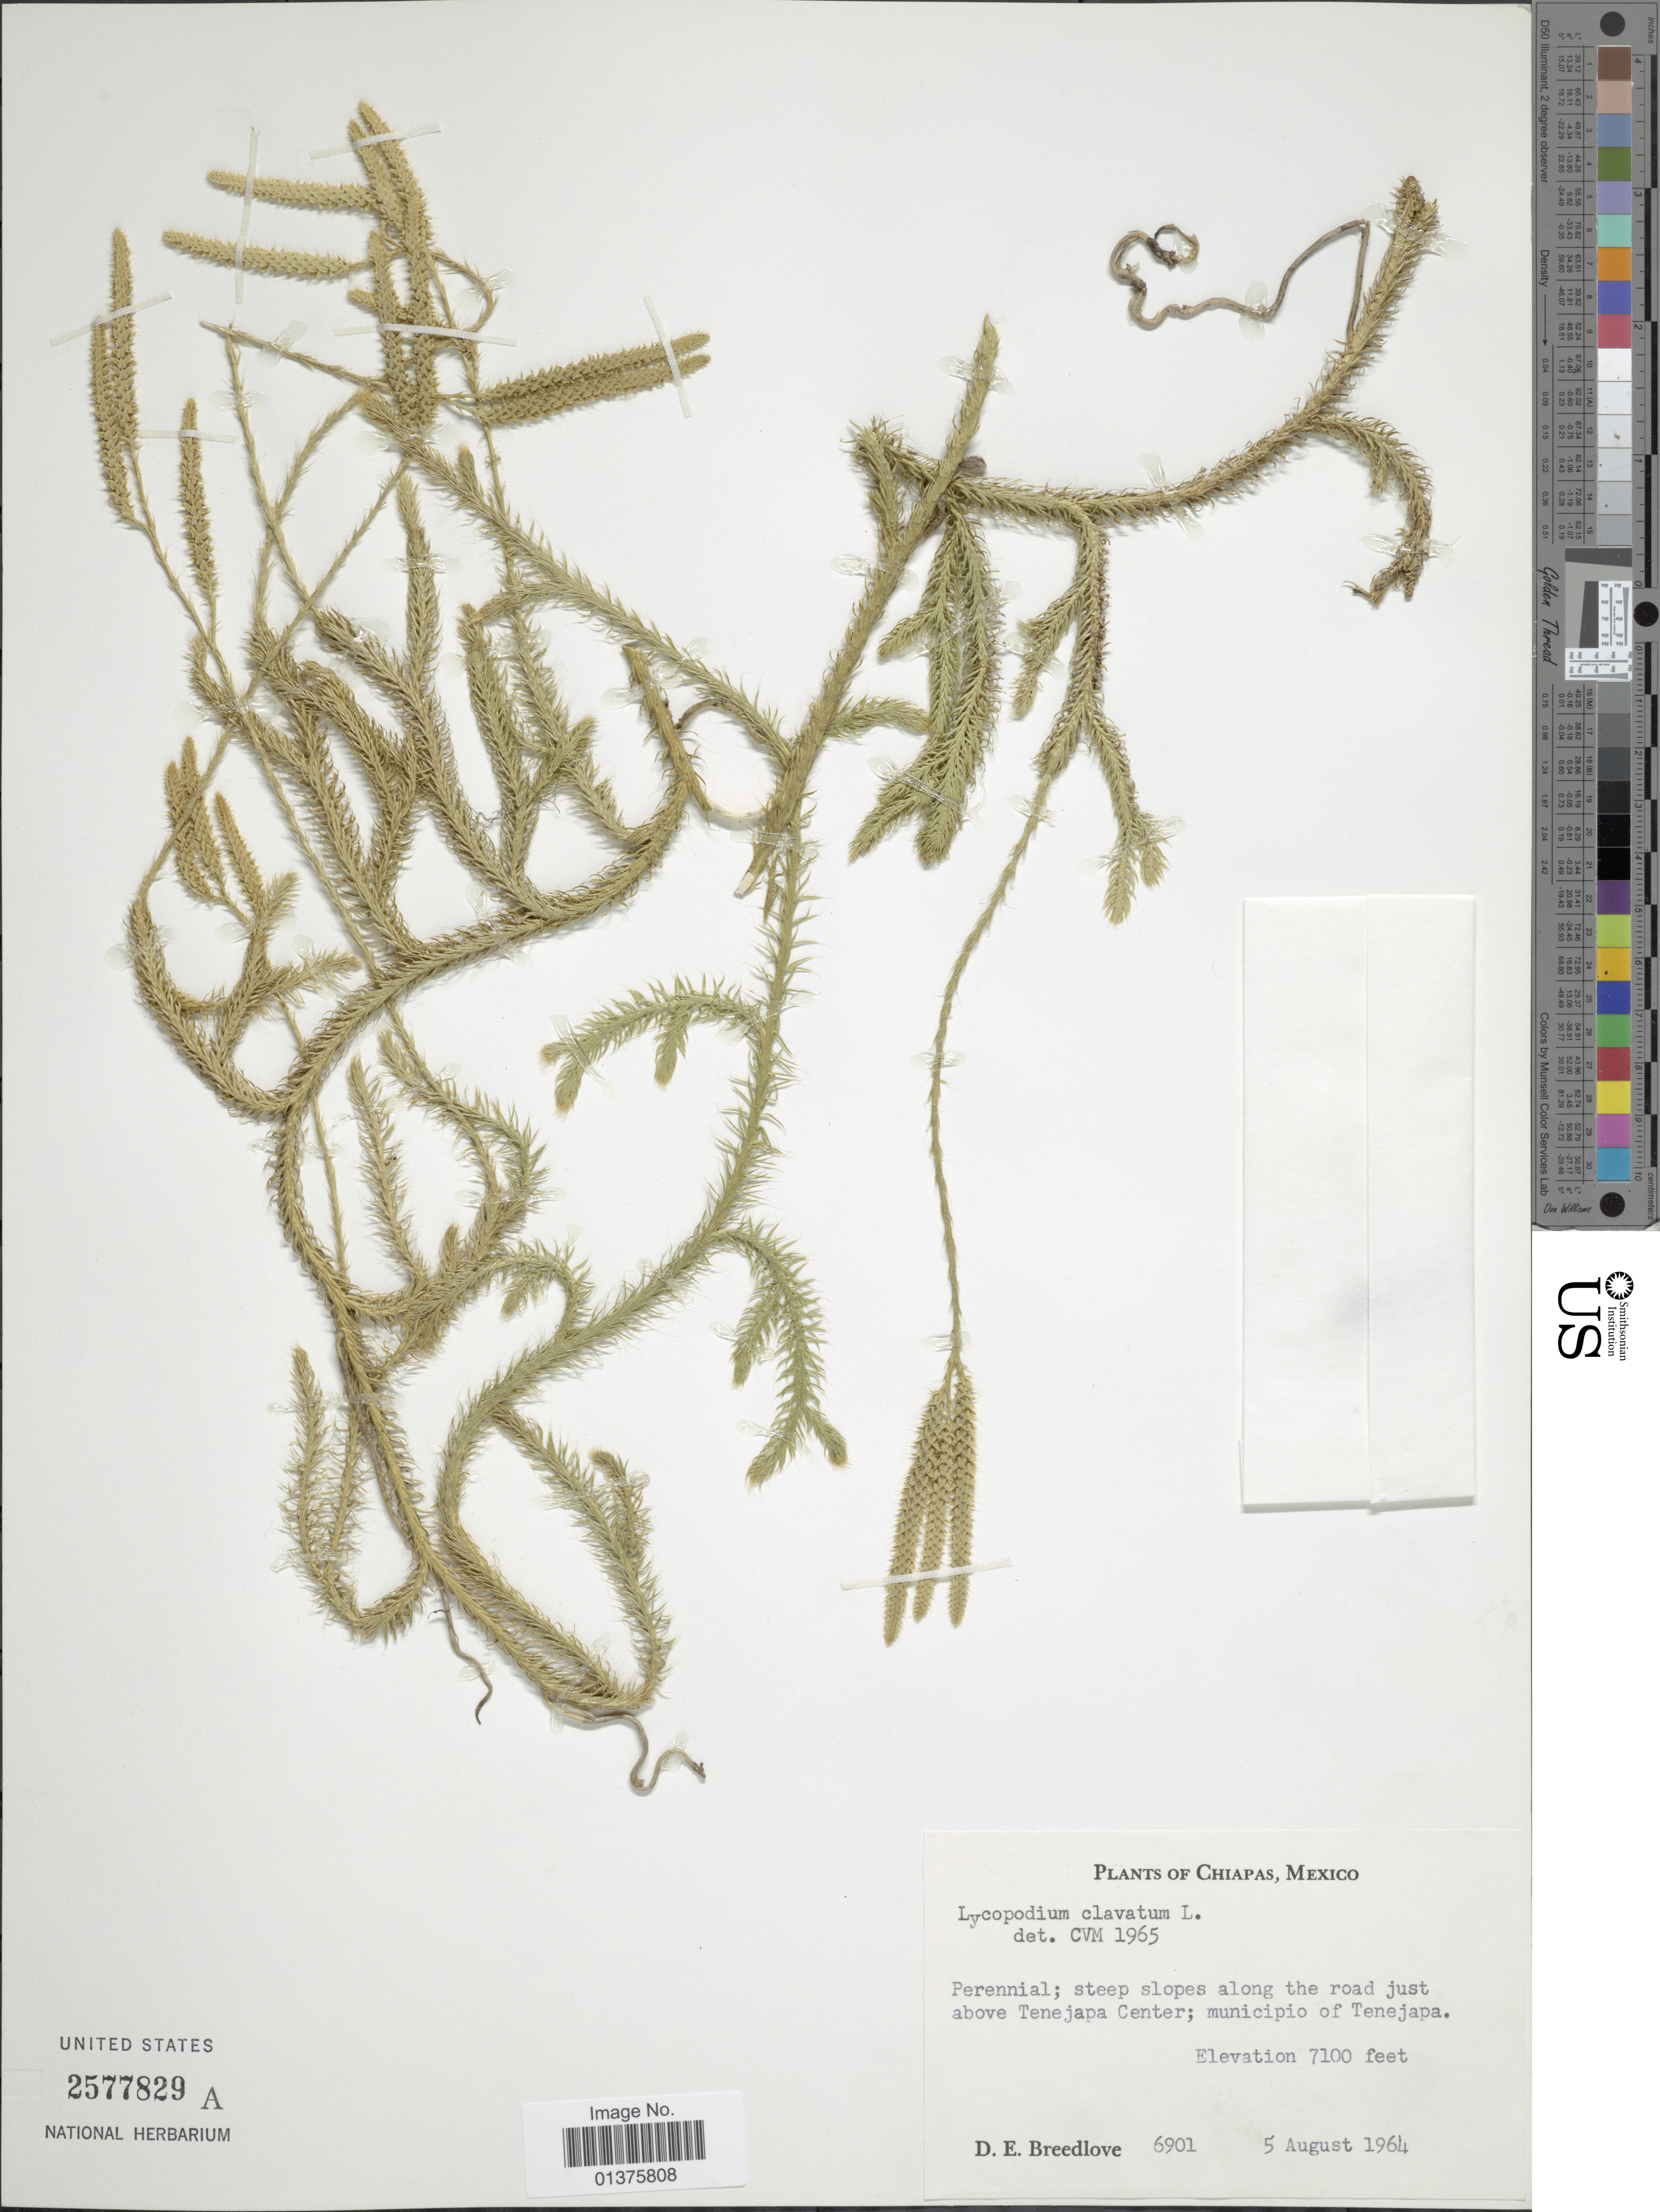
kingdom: Plantae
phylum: Tracheophyta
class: Lycopodiopsida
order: Lycopodiales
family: Lycopodiaceae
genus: Lycopodium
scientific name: Lycopodium clavatum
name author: L.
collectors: D. E. Breedlove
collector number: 6901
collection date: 1964-08-05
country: Mexico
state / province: Chiapas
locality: Perennial; steep slopes along the road just above Tenejapa Center; municipio of Tenejapa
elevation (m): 2164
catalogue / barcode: US 2577829A